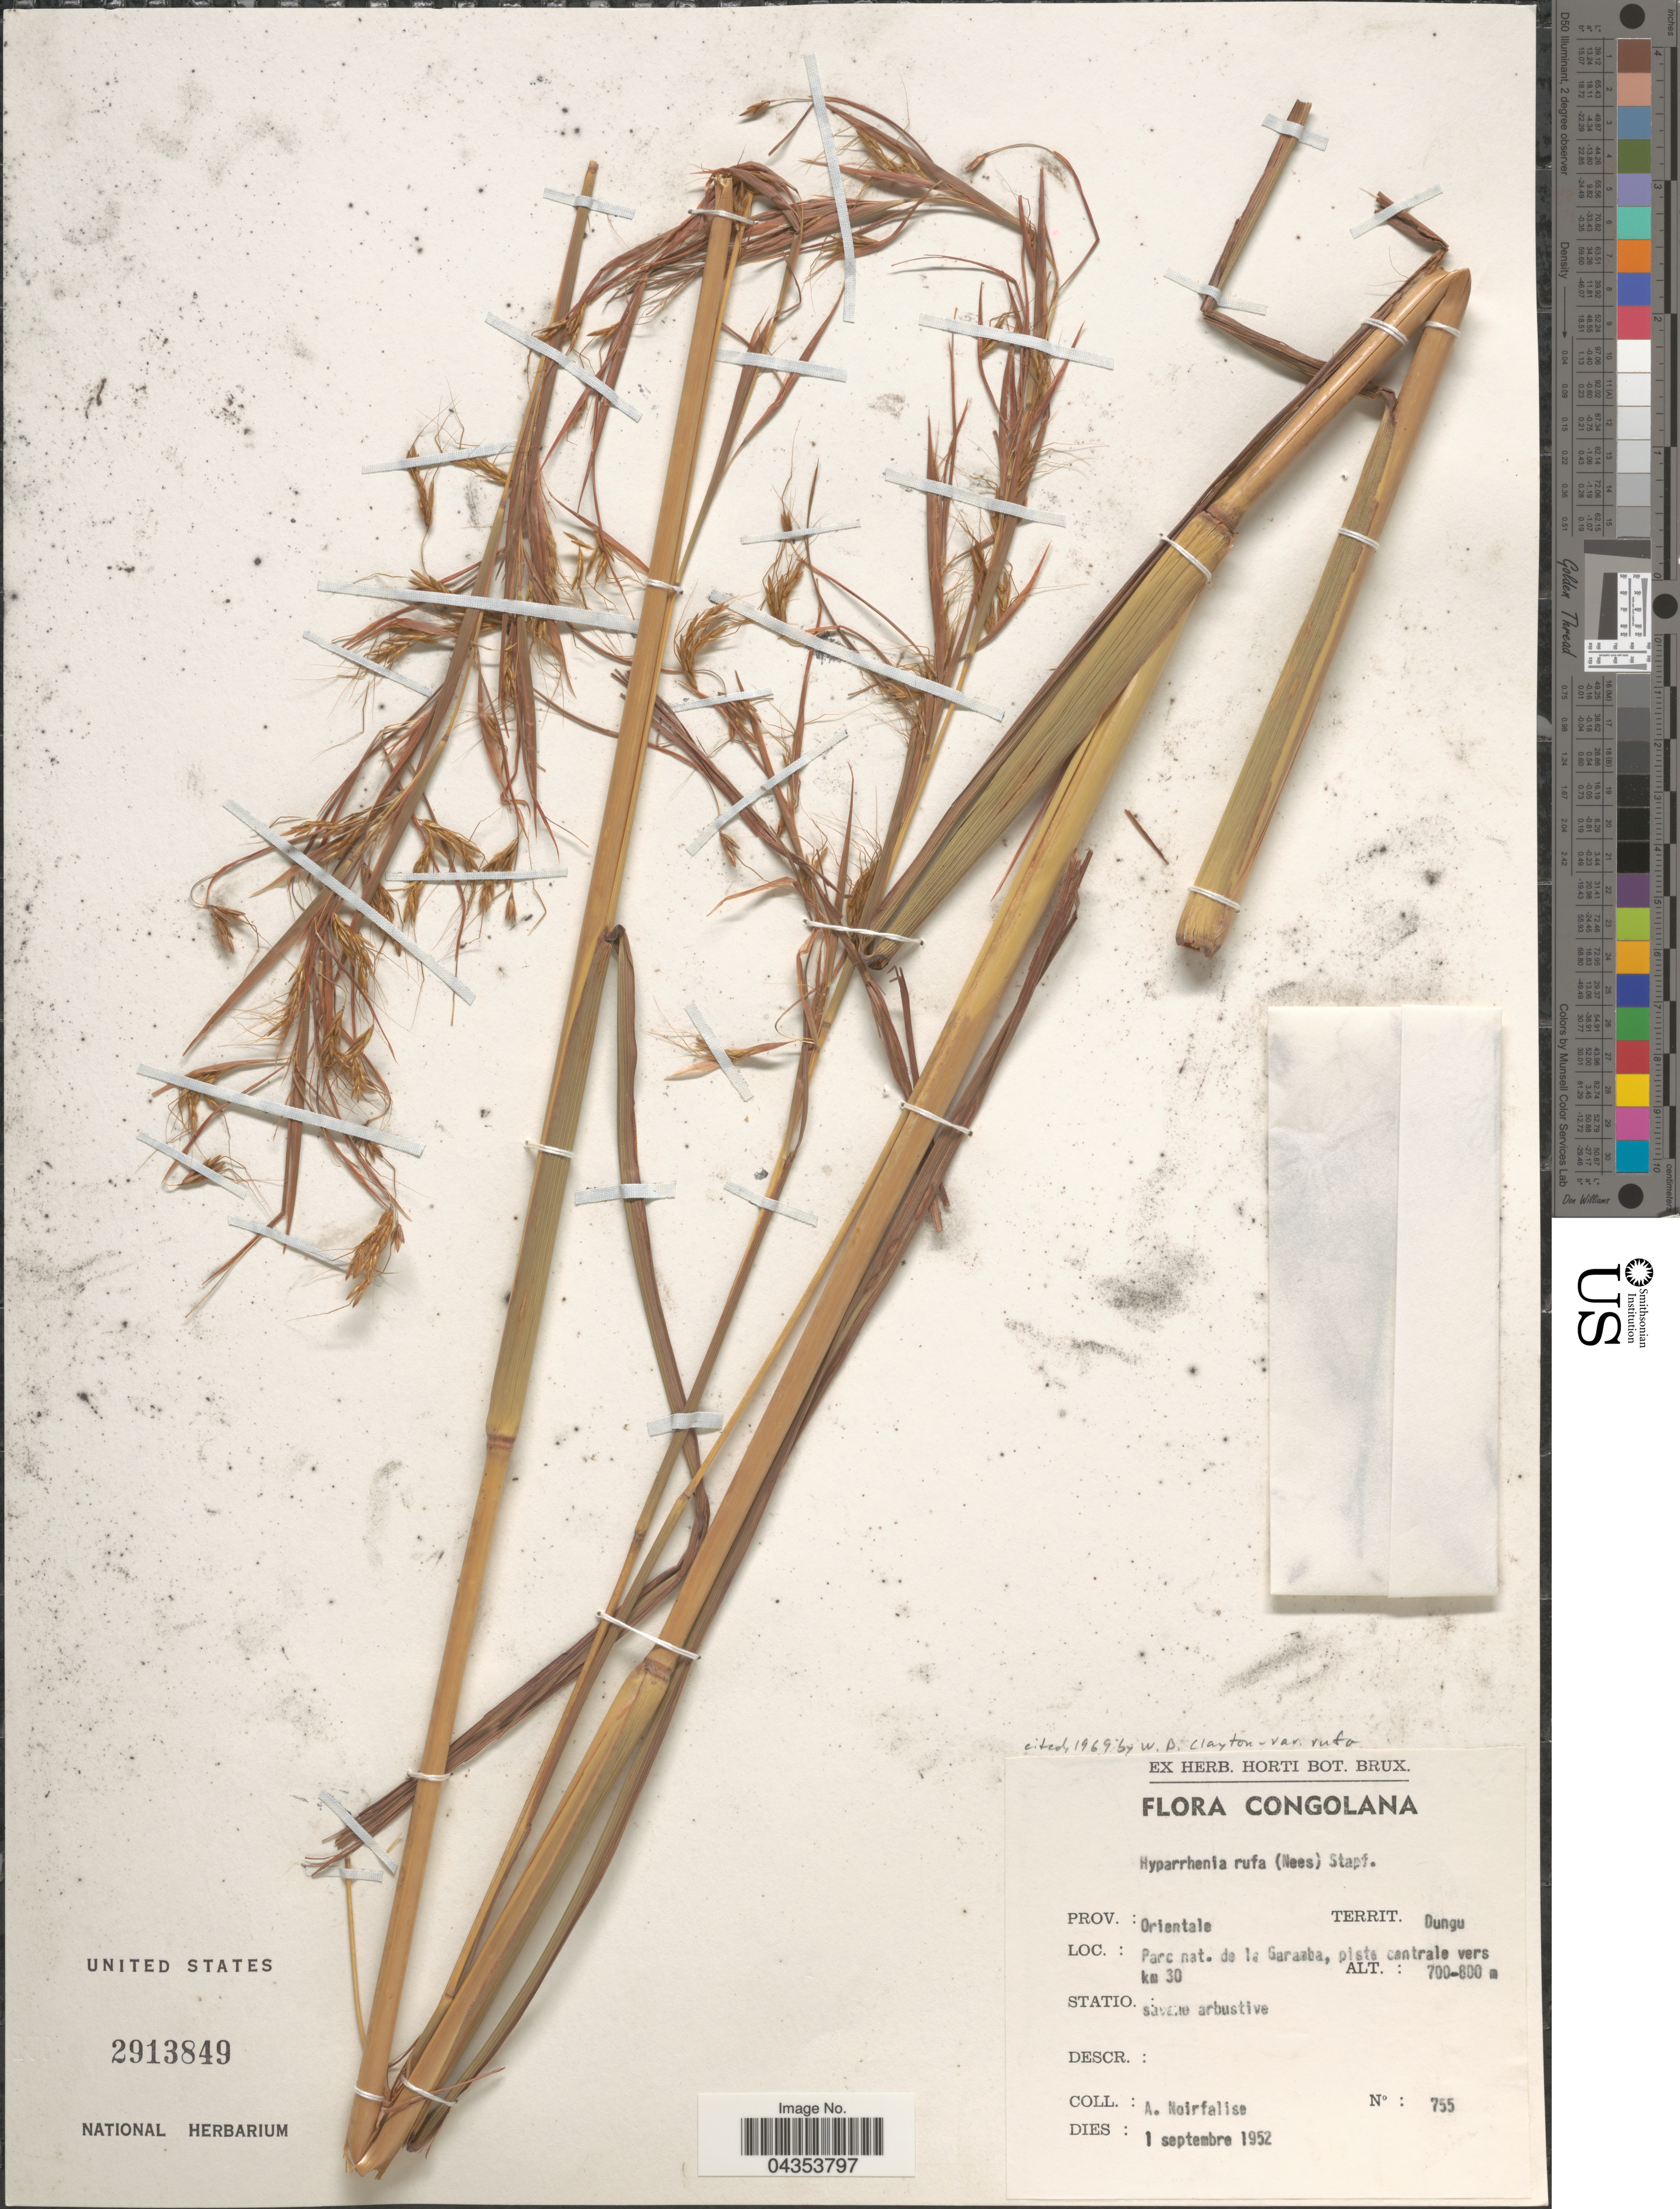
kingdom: Plantae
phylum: Tracheophyta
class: Liliopsida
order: Poales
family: Poaceae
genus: Hyparrhenia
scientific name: Hyparrhenia rufa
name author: (Nees) Stapf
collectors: A. Noirfalise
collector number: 755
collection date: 1952-09-01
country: Congo, Democratic Republic of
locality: Congolana. Orientale. Terit. Dungu. Parc nat. de la Garamba, piste centrale vers km 30.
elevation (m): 700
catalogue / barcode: US 2913849